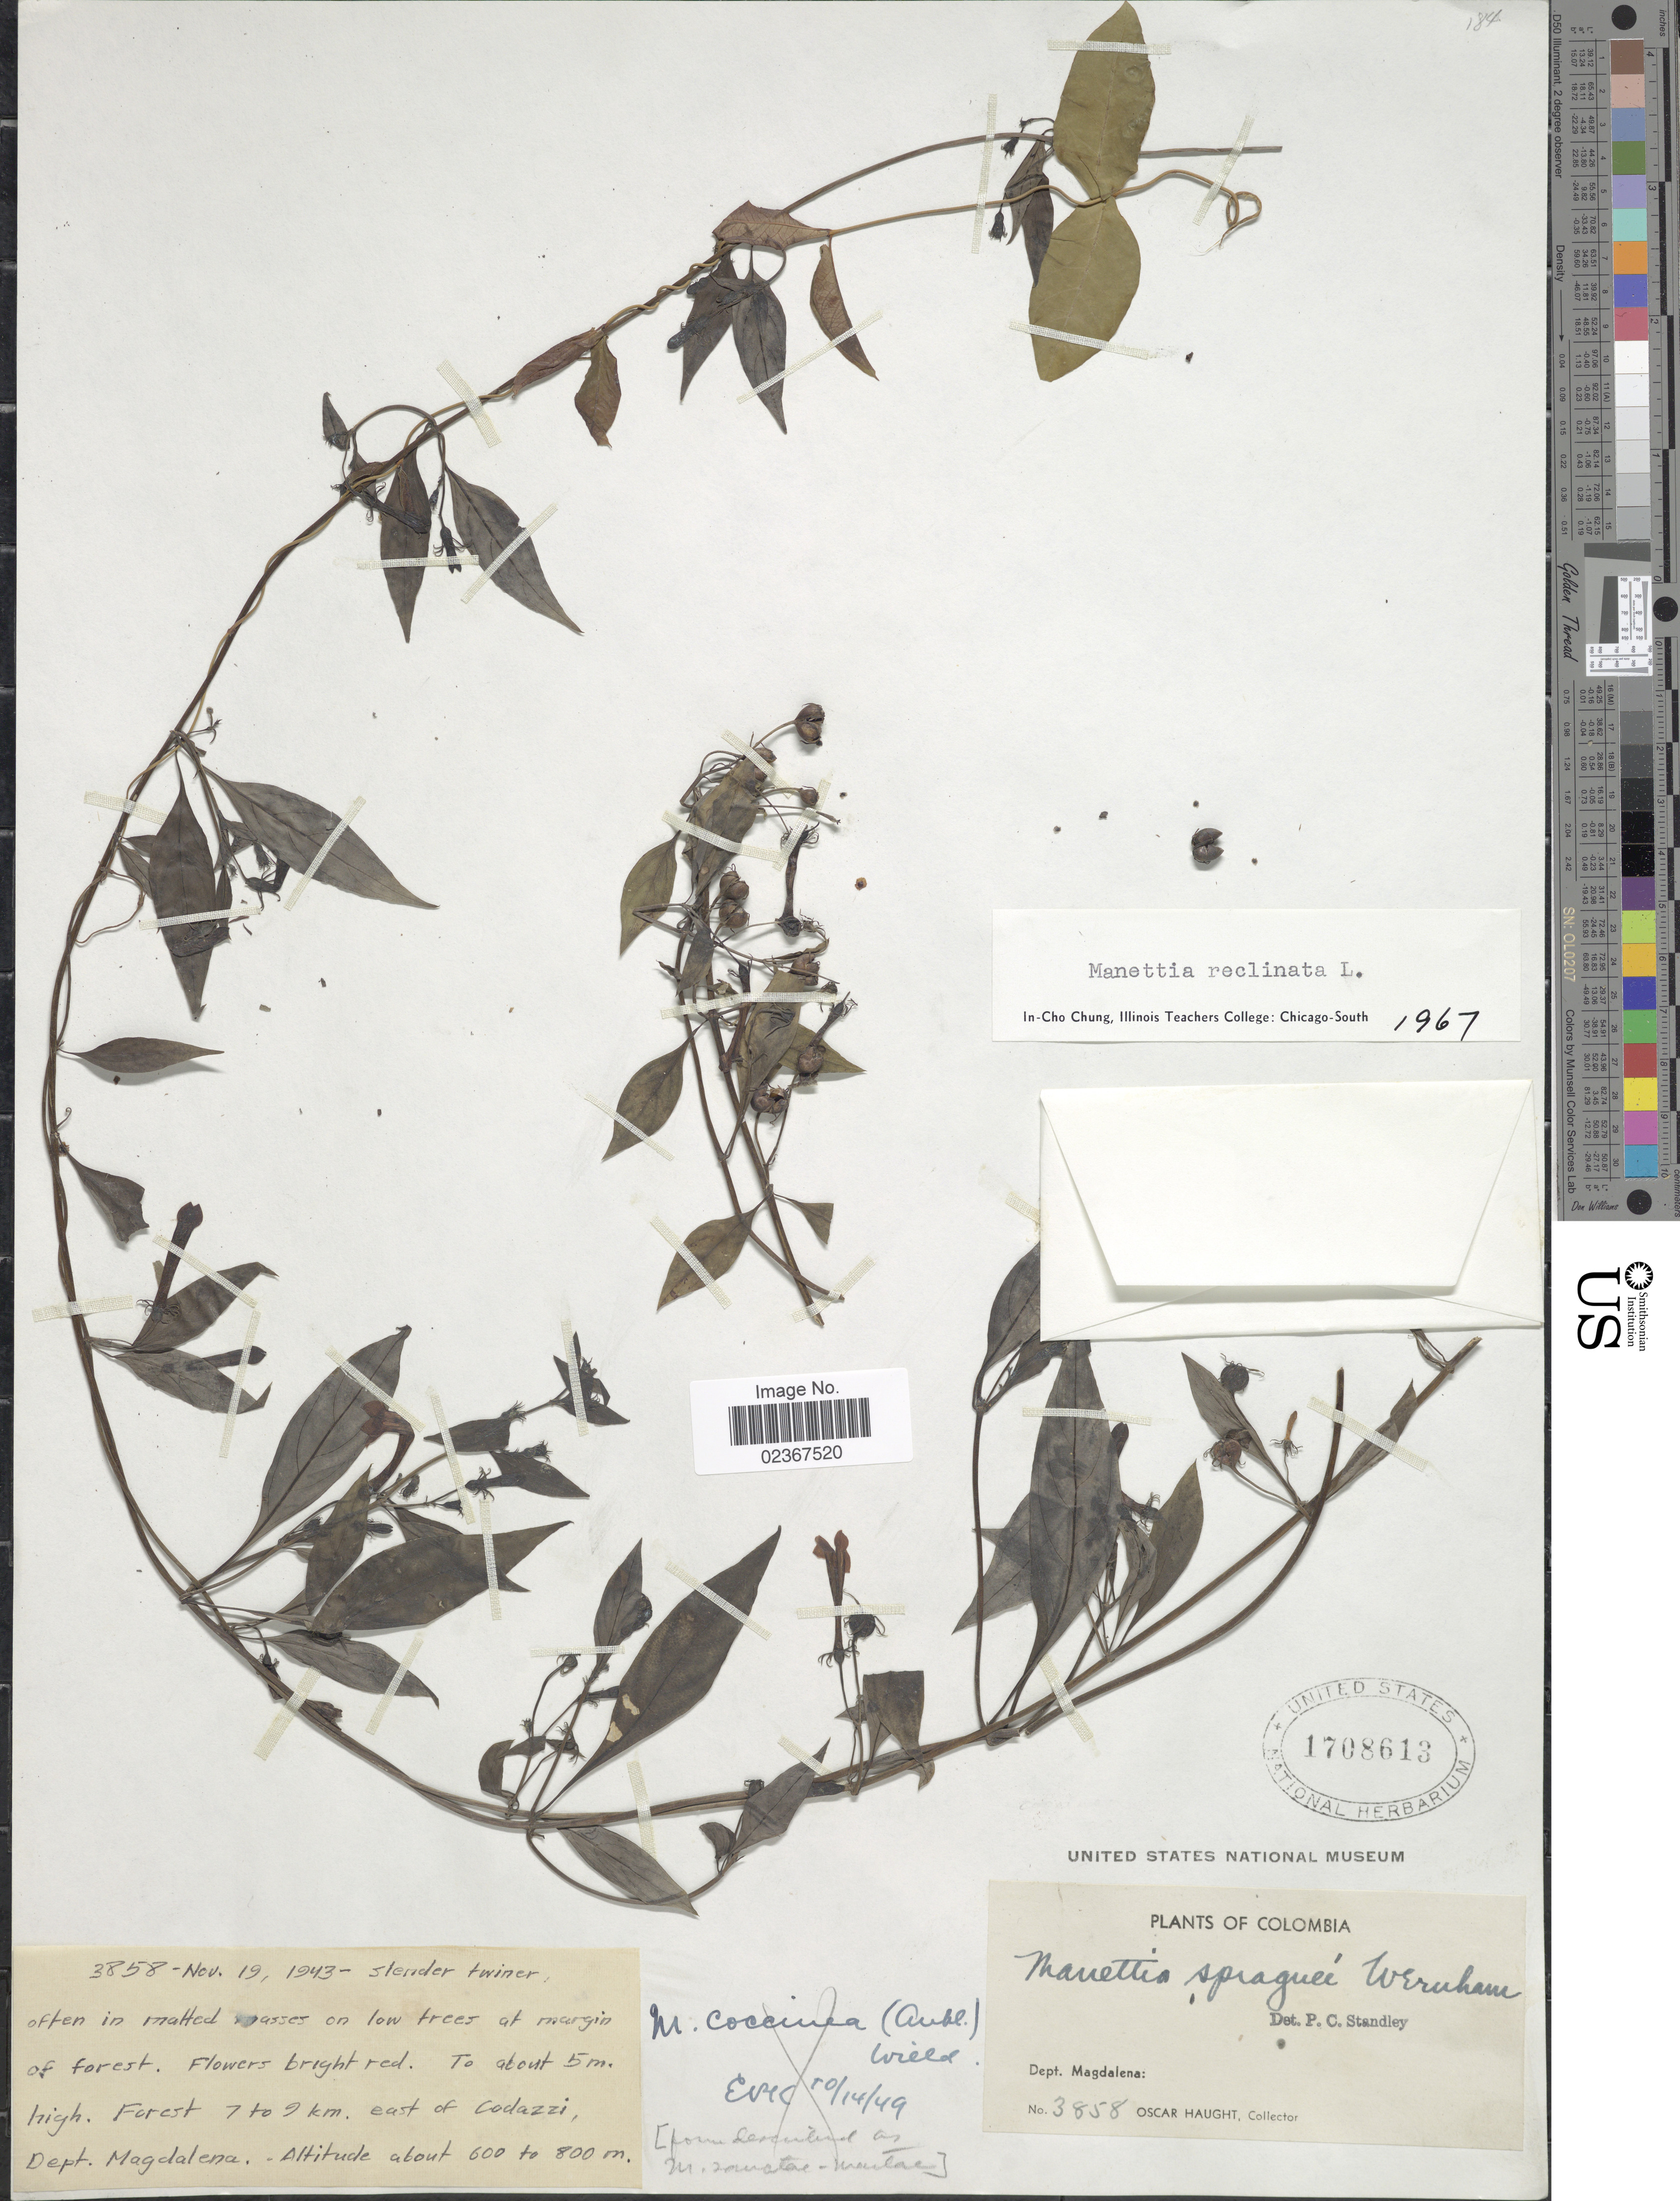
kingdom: Plantae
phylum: Tracheophyta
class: Magnoliopsida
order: Gentianales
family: Rubiaceae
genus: Manettia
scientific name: Manettia reclinata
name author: L.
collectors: O. L. Haught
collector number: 3858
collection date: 1943-11-19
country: Colombia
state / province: Magdalena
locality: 7 to 9 km. east of Codazzi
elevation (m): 600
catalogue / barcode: US 1708613